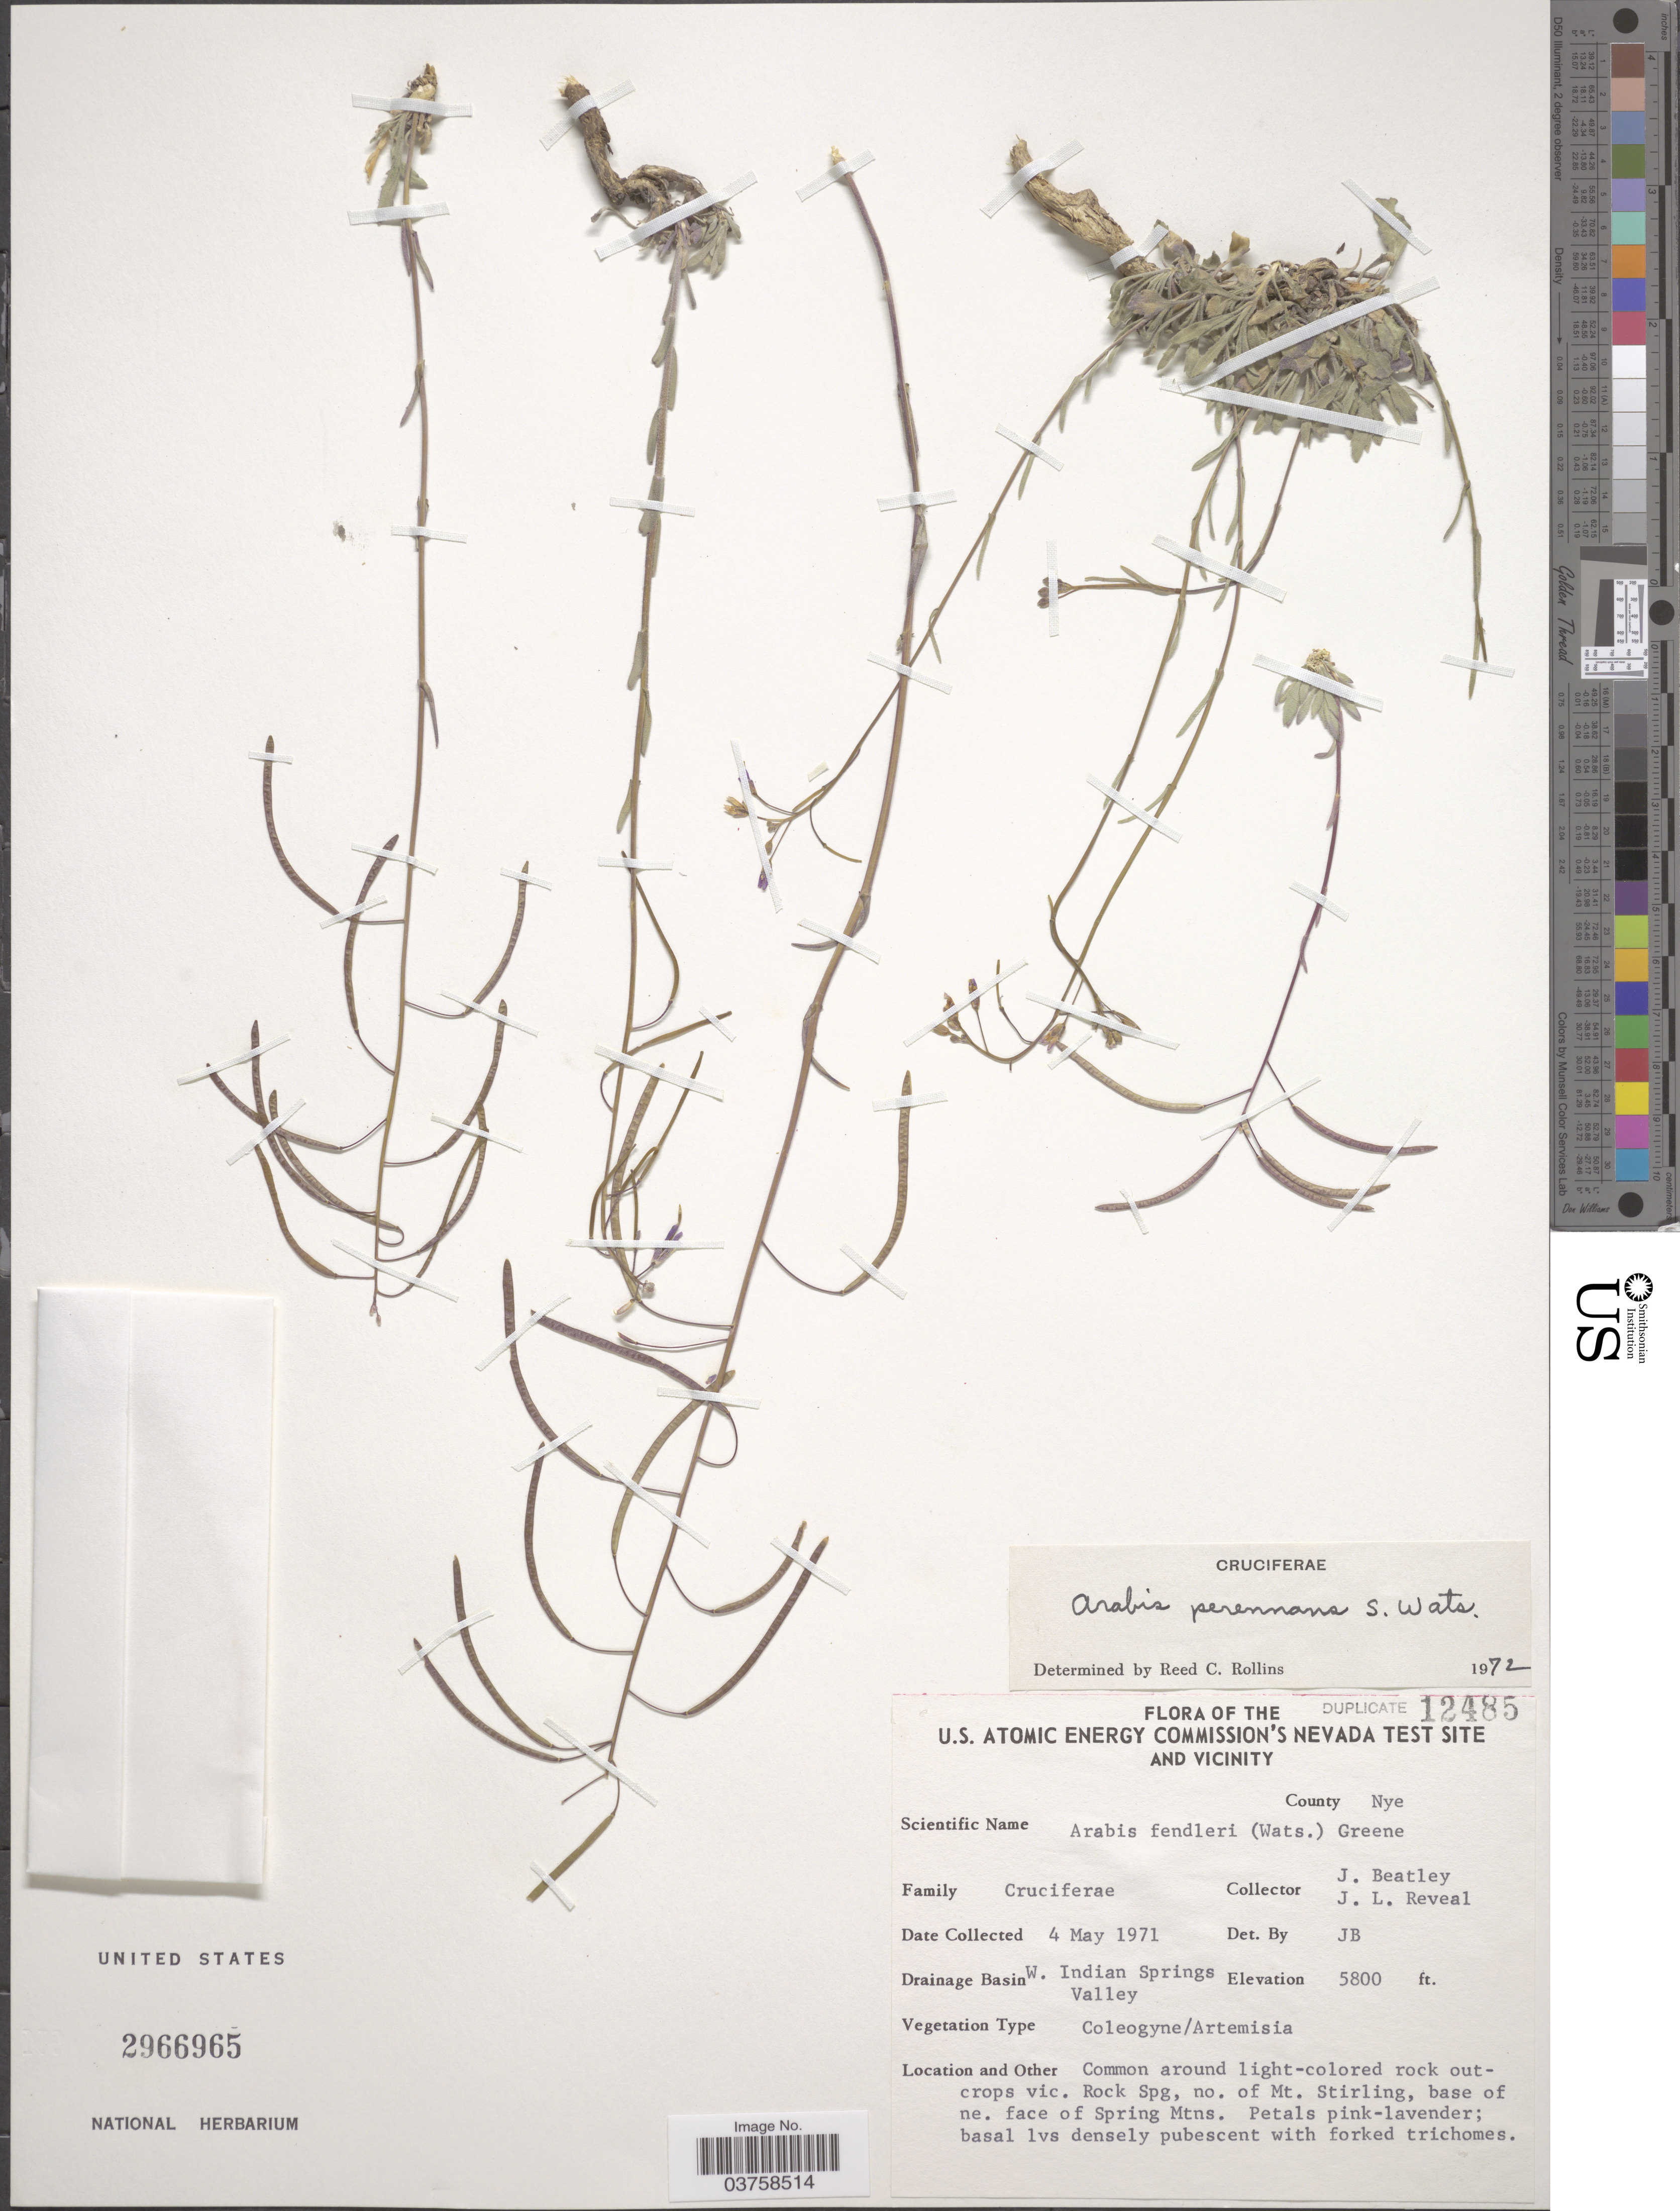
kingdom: Plantae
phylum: Tracheophyta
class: Magnoliopsida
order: Brassicales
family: Brassicaceae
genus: Arabis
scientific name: Arabis perennans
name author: S. Watson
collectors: J. C. Beatley & J. L. Reveal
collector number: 12485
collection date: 1971-05-04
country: United States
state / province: Nevada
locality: U.S. Atomic Energy Commission's Nevada Test Site and Vicinity. County Nye. Drainage Basin W. Indian Springs Valley. Rock Spg, no. of Mt. Stirling, base of ne. face of Spring Mtns.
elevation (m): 1768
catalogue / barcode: US 2966965